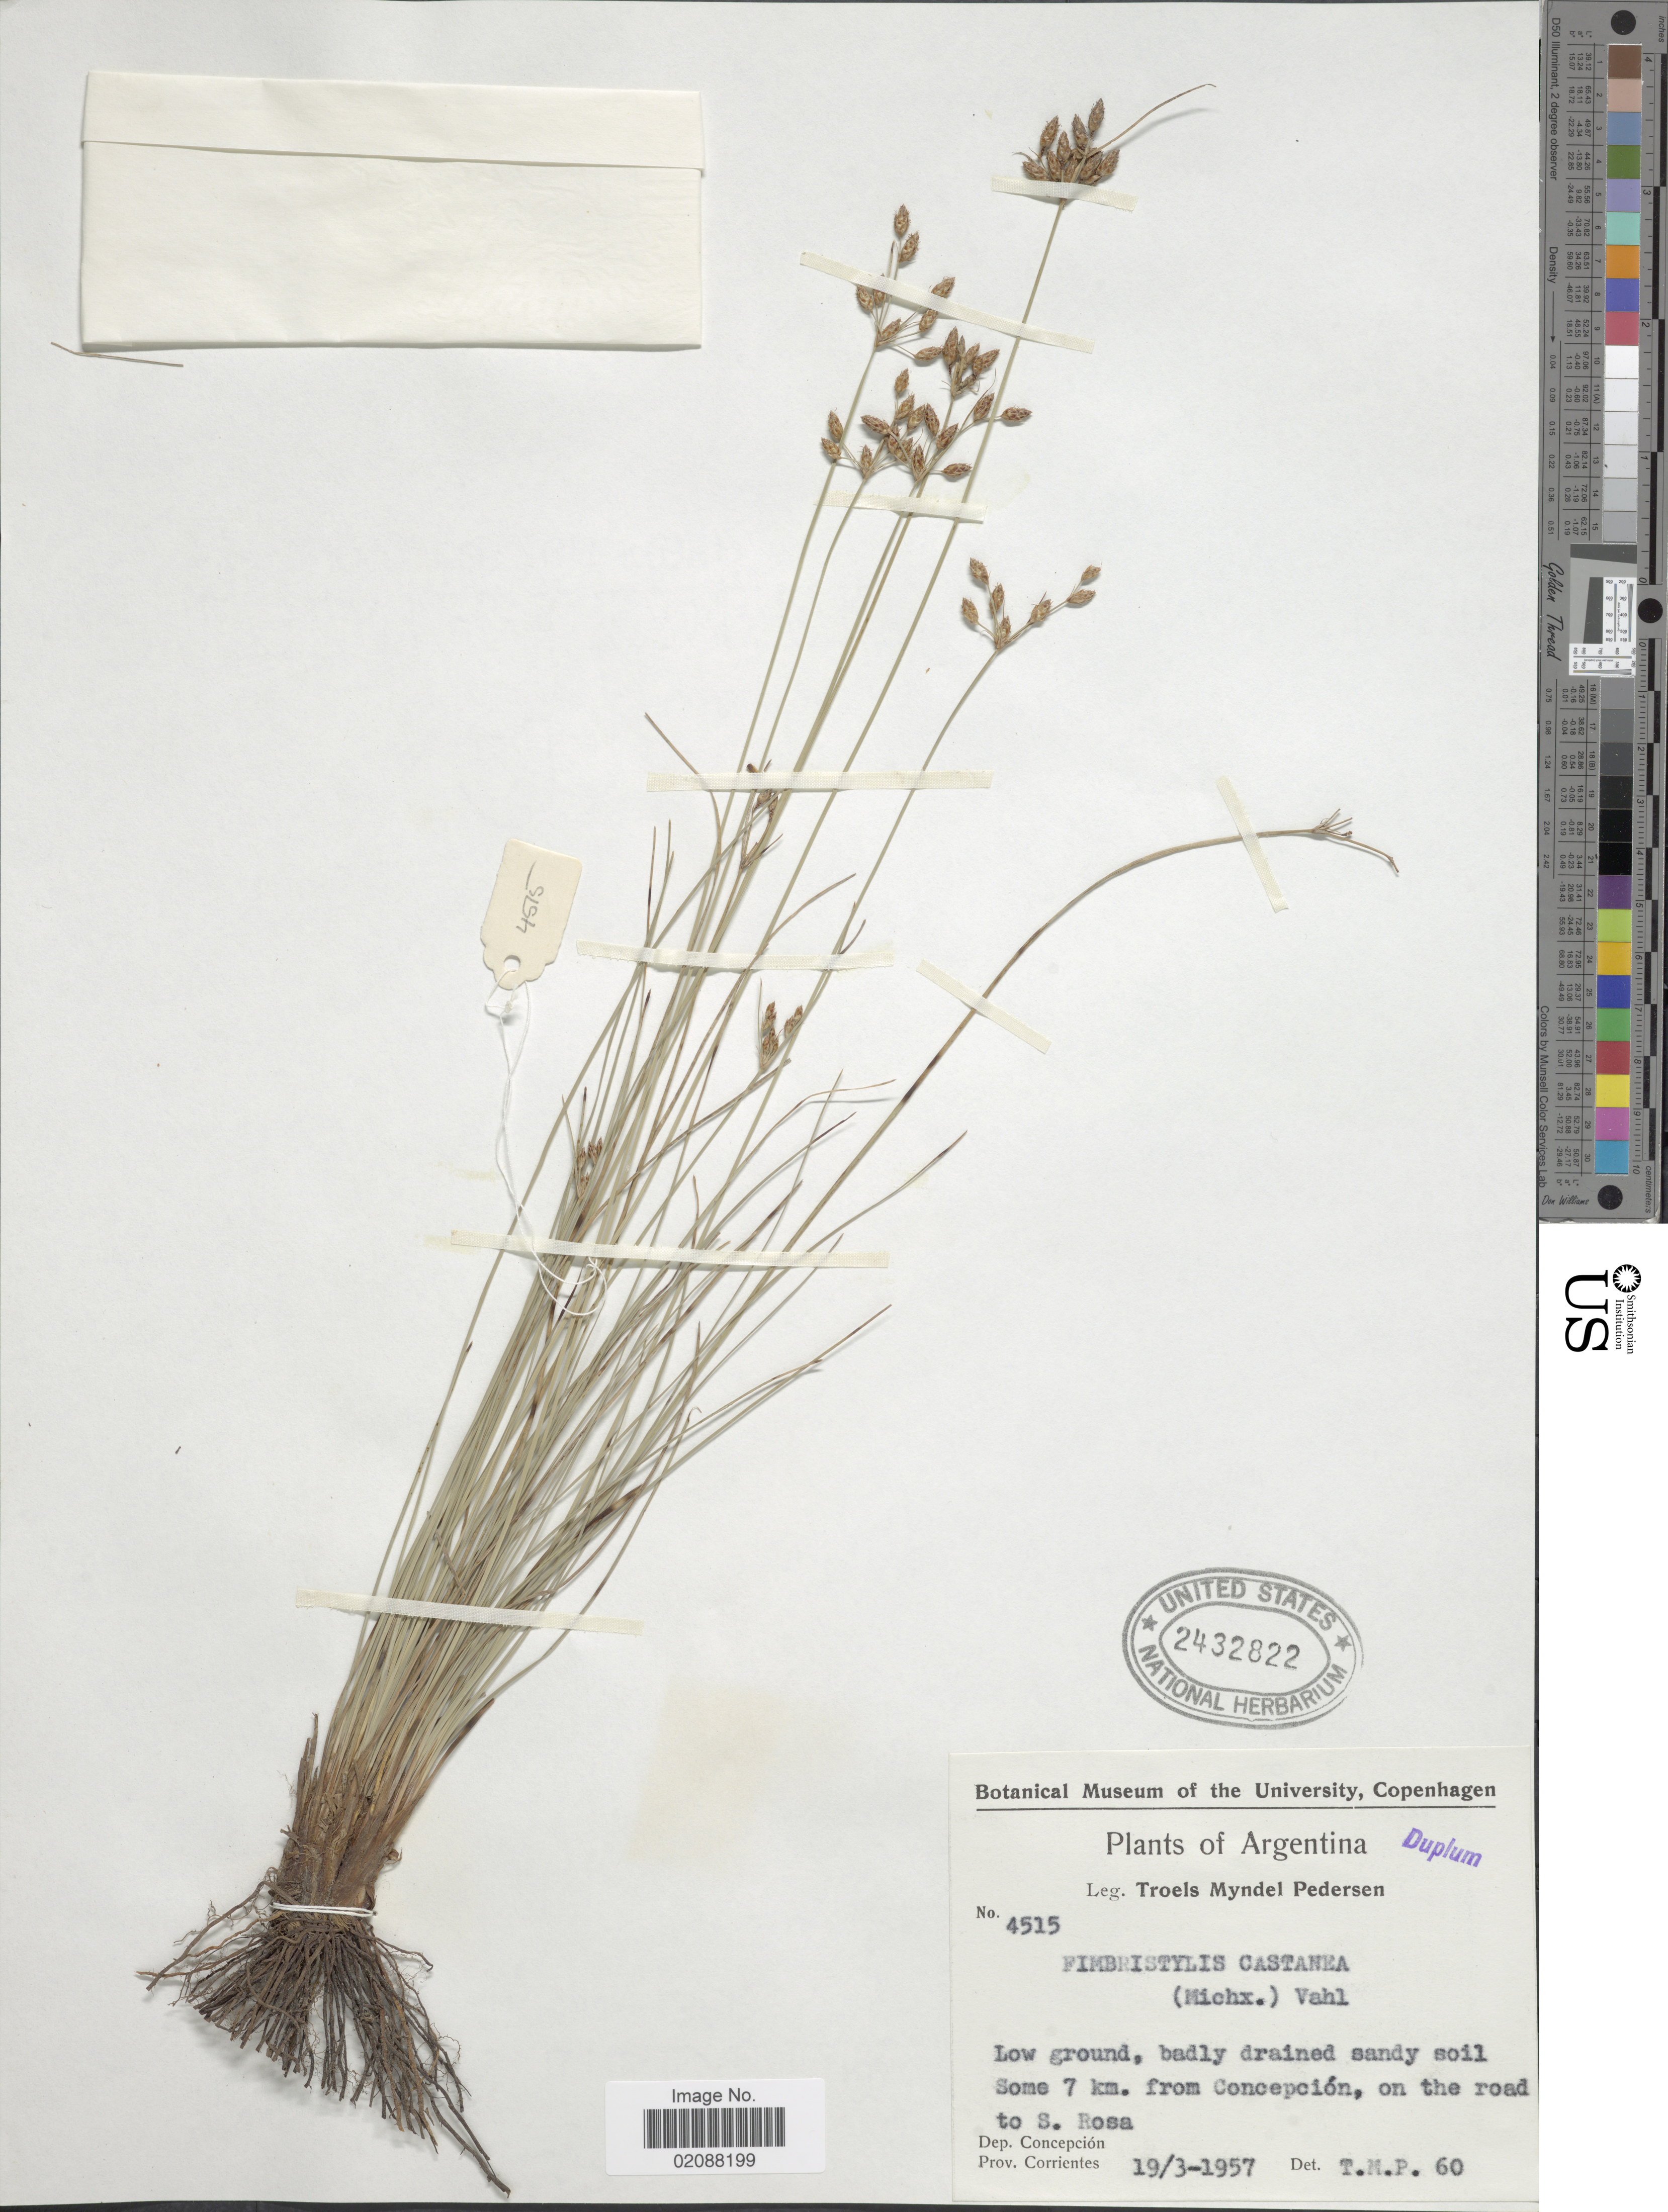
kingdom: Plantae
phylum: Tracheophyta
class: Liliopsida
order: Poales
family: Cyperaceae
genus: Fimbristylis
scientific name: Fimbristylis castanea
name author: (Michx.) Vahl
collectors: T. Pederson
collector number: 4515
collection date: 1957-03-19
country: Argentina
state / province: Corrientes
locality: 7 km from Concepcion, on the road to S. Rosa, Dep. Concepcion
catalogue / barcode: US 2432822